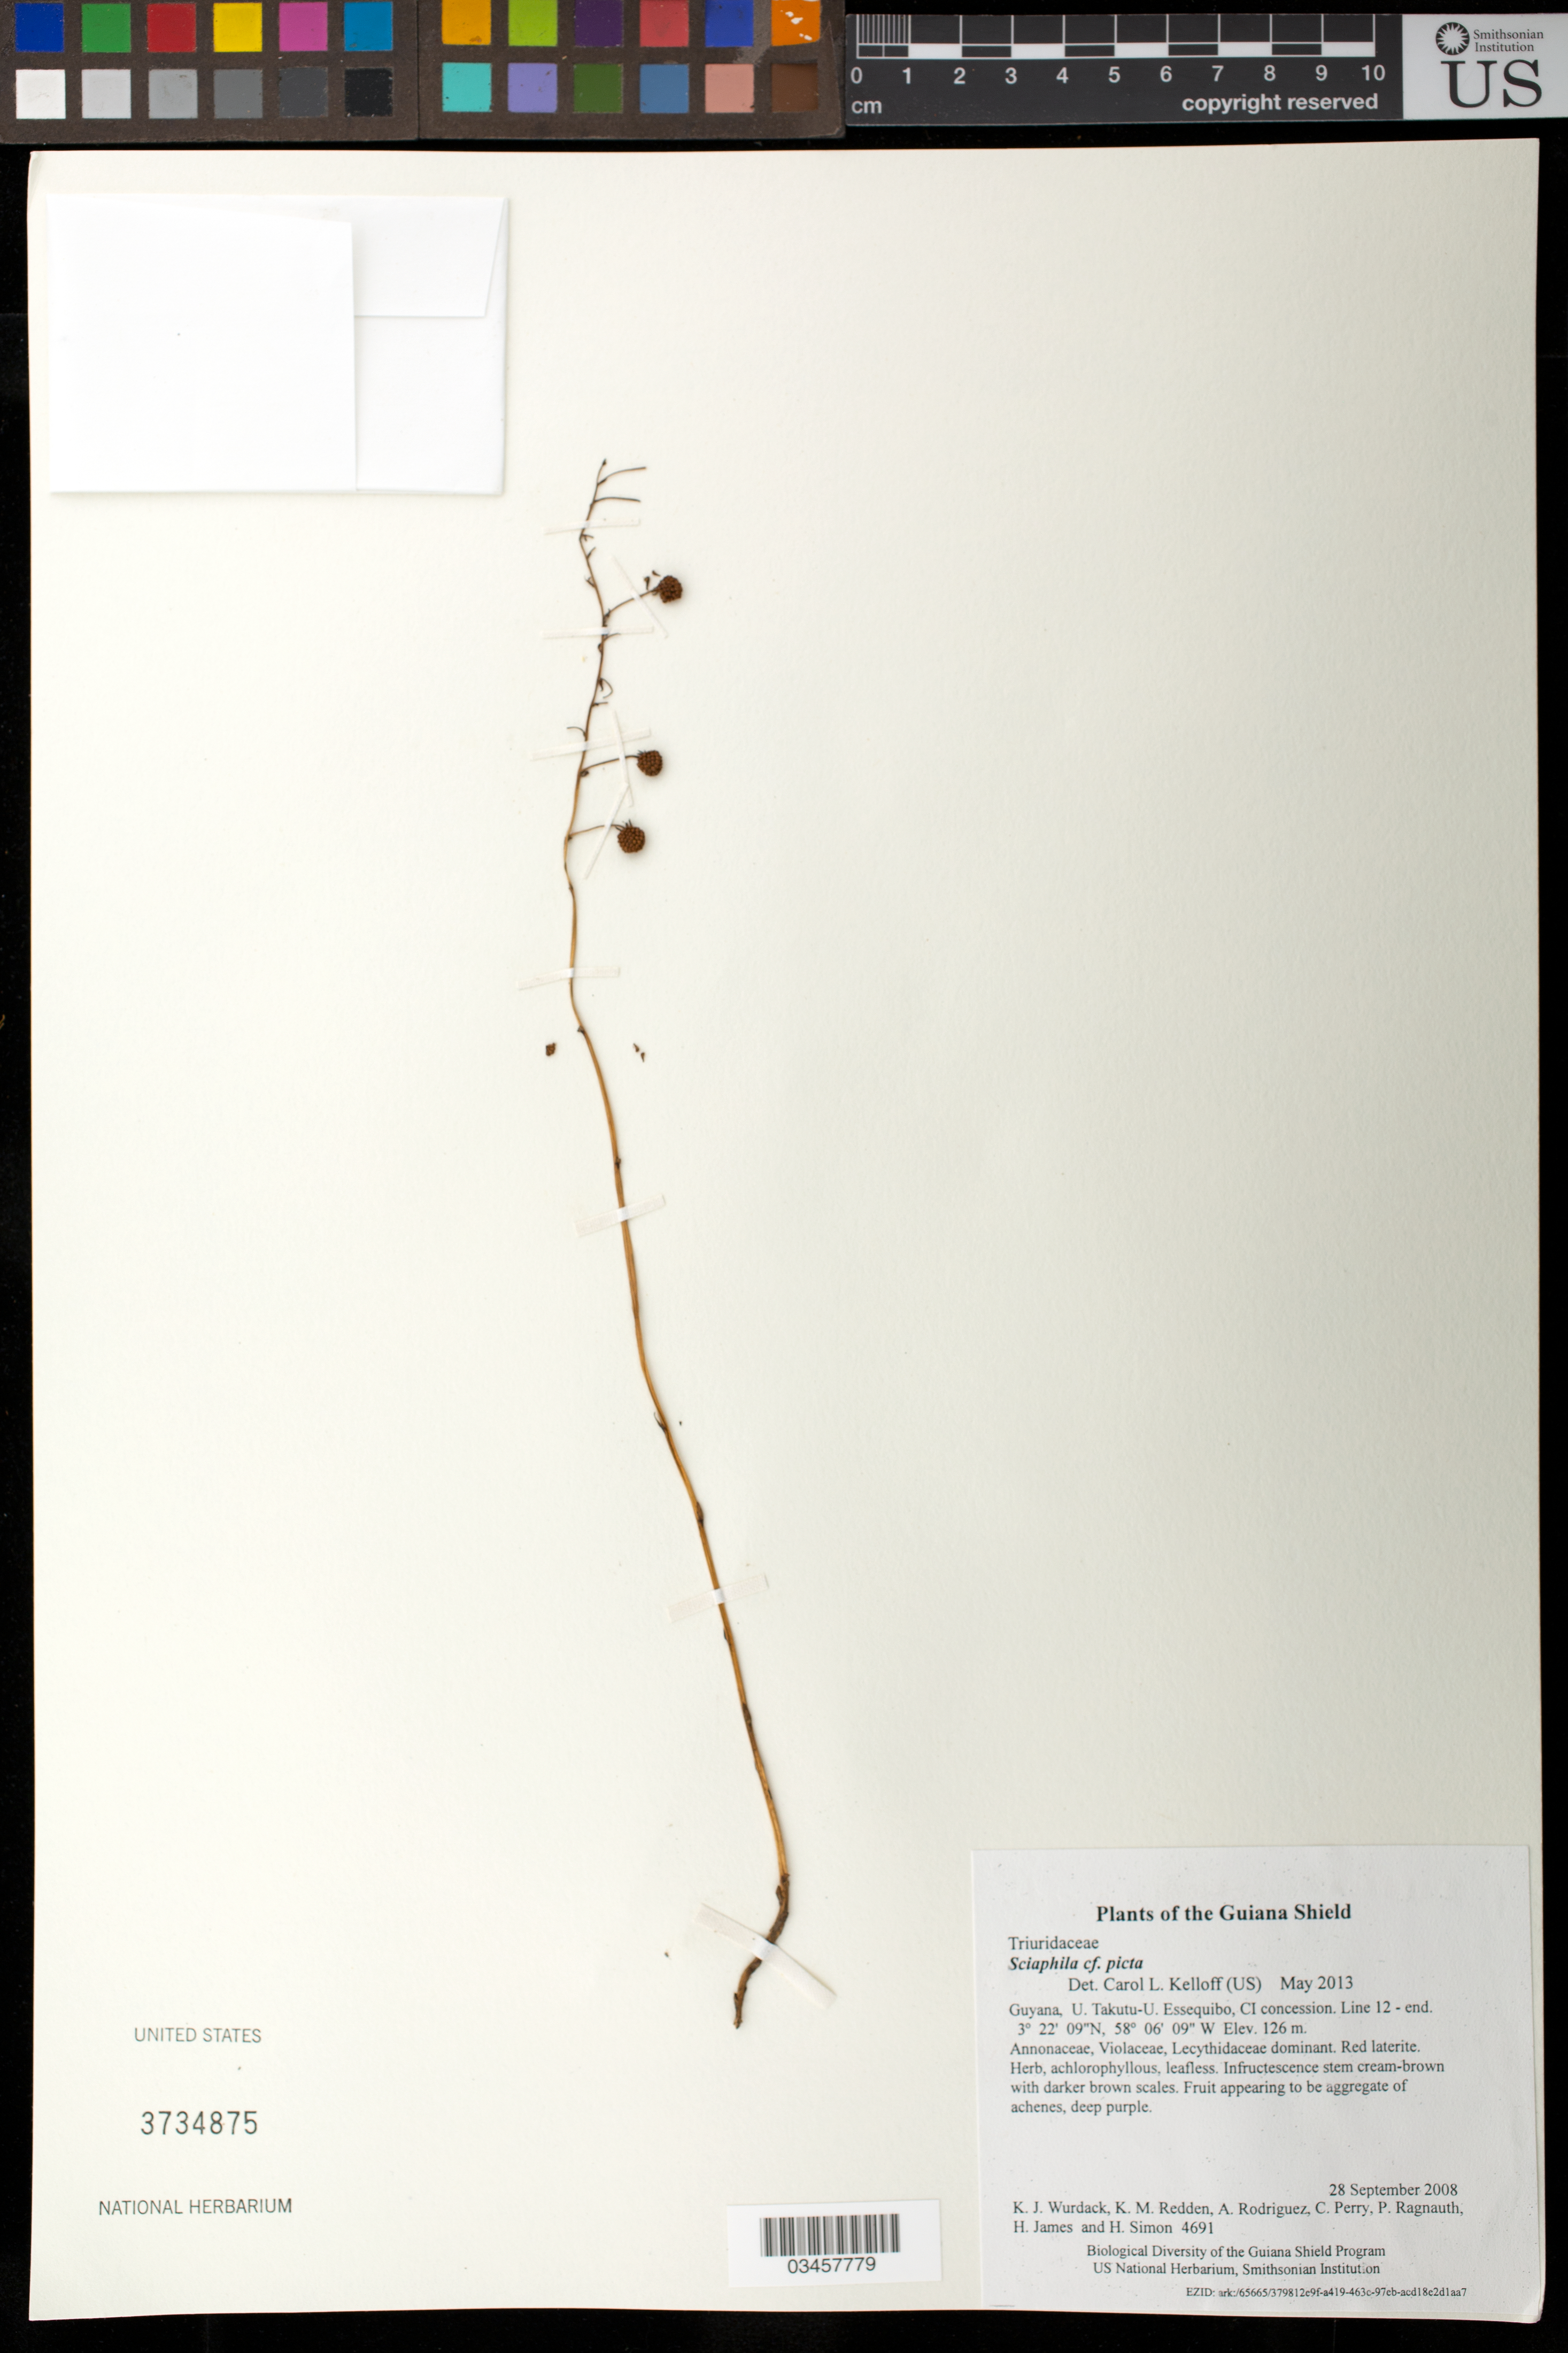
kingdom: Plantae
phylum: Tracheophyta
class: Liliopsida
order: Pandanales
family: Triuridaceae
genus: Sciaphila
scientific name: Sciaphila picta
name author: Miers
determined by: Kelloff, Carol L., (US), Smithsonian Institution - National Museum of Natural History (UNITED STATES)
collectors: K. Wurdack, K. M. Redden, A. Rodriguez, C. Perry, P. Ragnauth, H. James & H. Simon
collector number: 4691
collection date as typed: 28 September 2008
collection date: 2008-09-28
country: Guyana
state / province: U. Takutu-U. Essequibo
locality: CI concession. Line 12 - end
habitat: Annonaceae, Violaceae, Lecythidaceae dominant. Red laterite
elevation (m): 126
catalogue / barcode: US 3734875